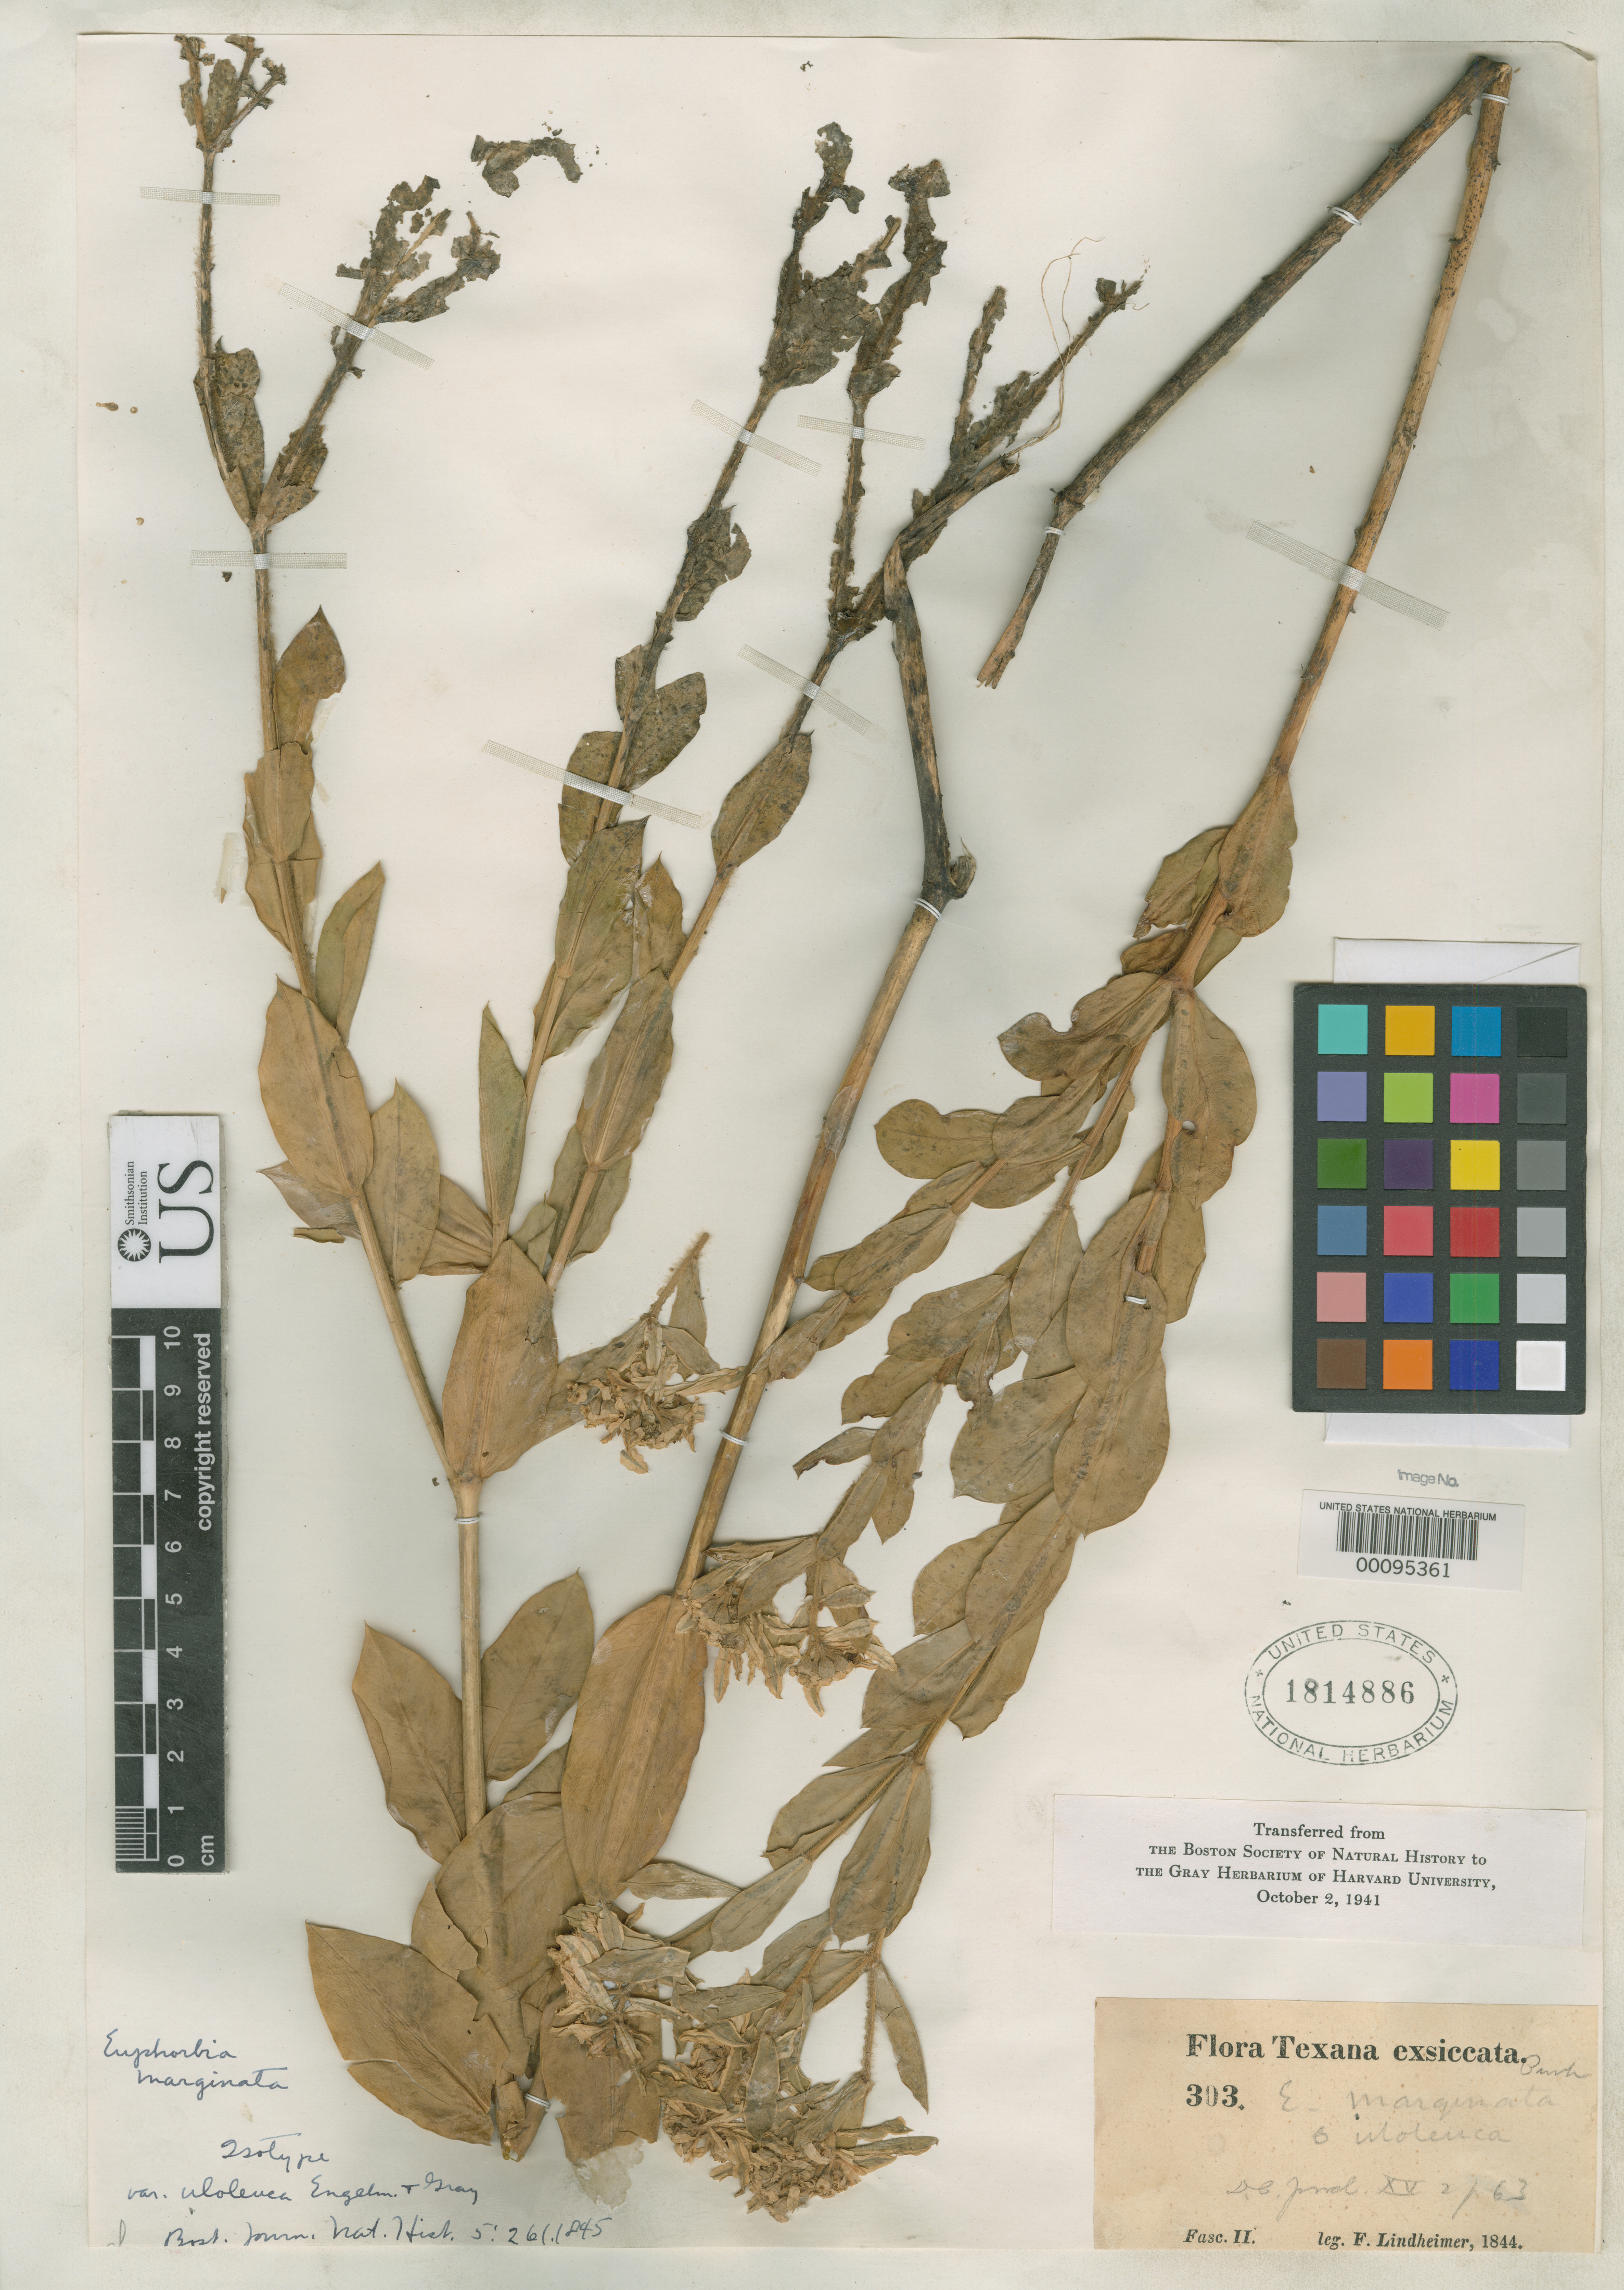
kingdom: Plantae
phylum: Tracheophyta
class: Magnoliopsida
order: Malpighiales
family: Euphorbiaceae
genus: Euphorbia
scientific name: Euphorbia marginata var. uloleuca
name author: Engelm. & A. Gray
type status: Isosyntype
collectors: F. J. Lindheimer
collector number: II 303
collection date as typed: Aug 1844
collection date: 1844-08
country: United States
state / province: Texas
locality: Bottomlands of Colorado River.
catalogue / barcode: US 1814886